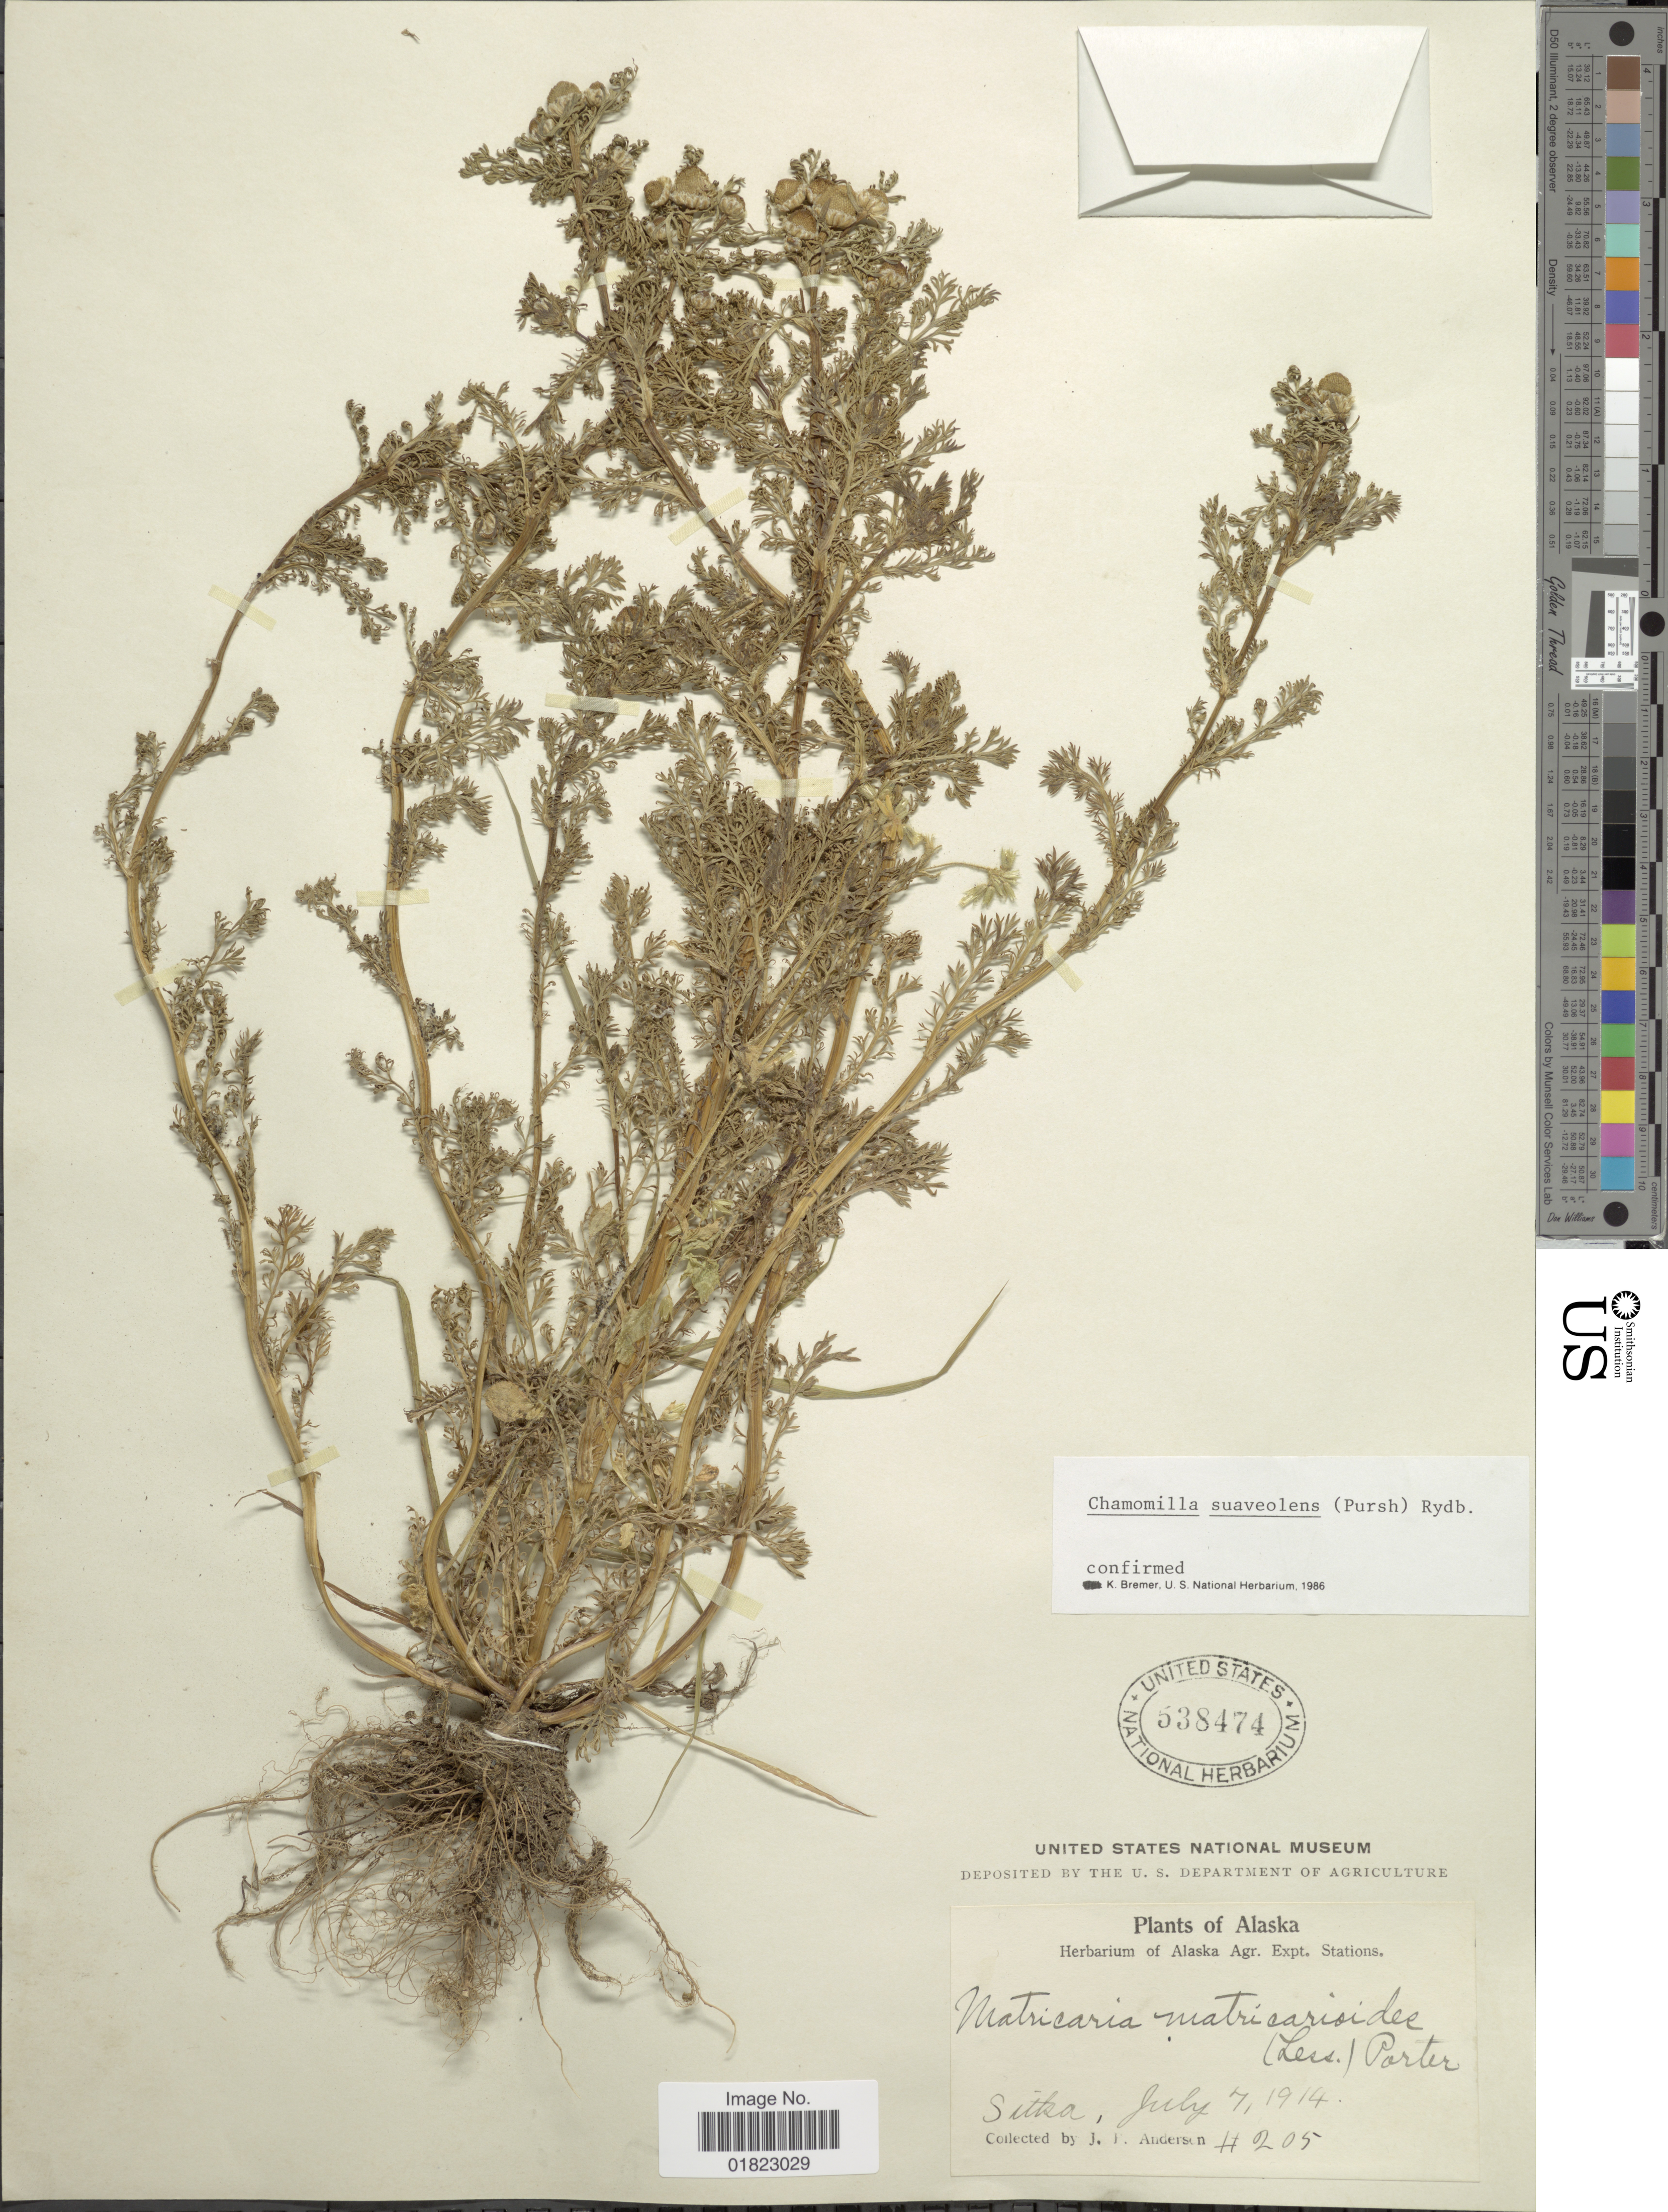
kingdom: Plantae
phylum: Tracheophyta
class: Magnoliopsida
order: Asterales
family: Asteraceae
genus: Matricaria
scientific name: Matricaria matricarioides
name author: (Less.) Porter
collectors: J. P. Anderson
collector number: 205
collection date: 1914-07-07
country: United States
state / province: Alaska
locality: Sitka.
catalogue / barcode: US 538474